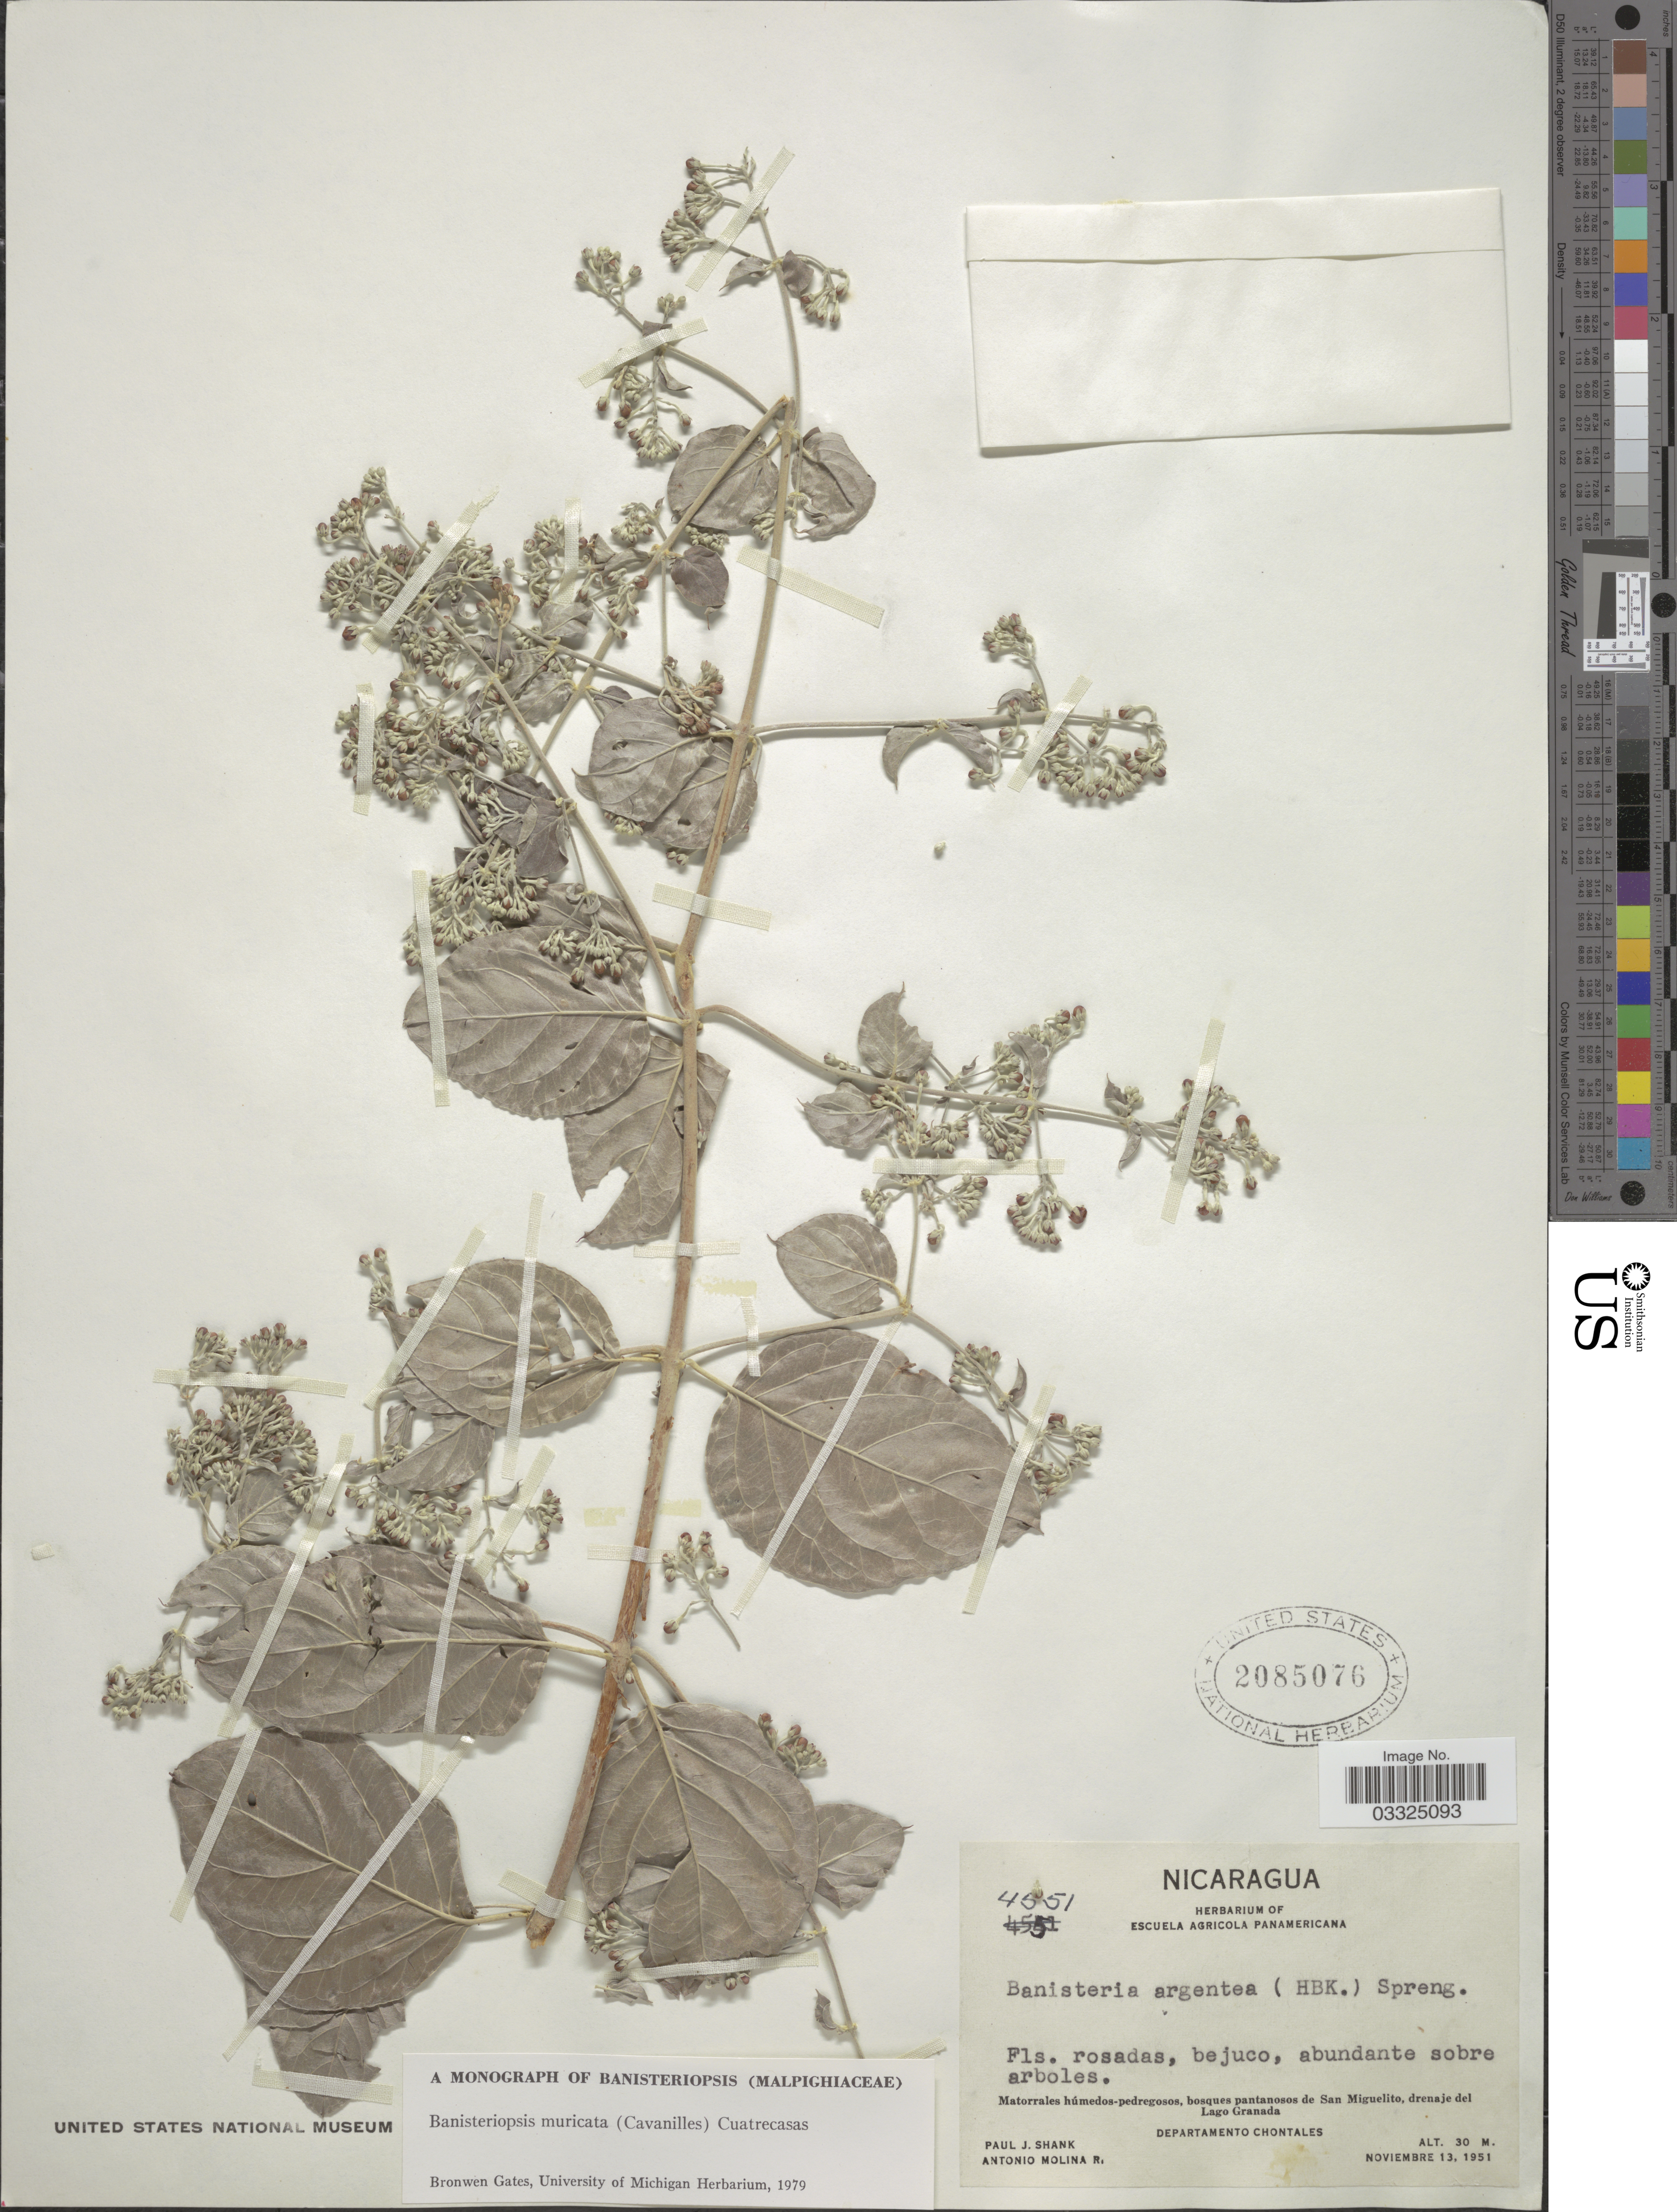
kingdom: Plantae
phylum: Tracheophyta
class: Magnoliopsida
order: Malpighiales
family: Malpighiaceae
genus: Banisteriopsis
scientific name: Banisteriopsis muricata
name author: (Cav.) Cuatrec.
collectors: P. J. Shank & A. Molina R.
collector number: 4551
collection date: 1951-11-13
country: Nicaragua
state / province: Chontales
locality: Matorrales húmedos-pedregosos, bosques pantanosos de San Miguelito, drenaje del Lago Granada. Departamento Chontales.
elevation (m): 30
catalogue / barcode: US 2085076